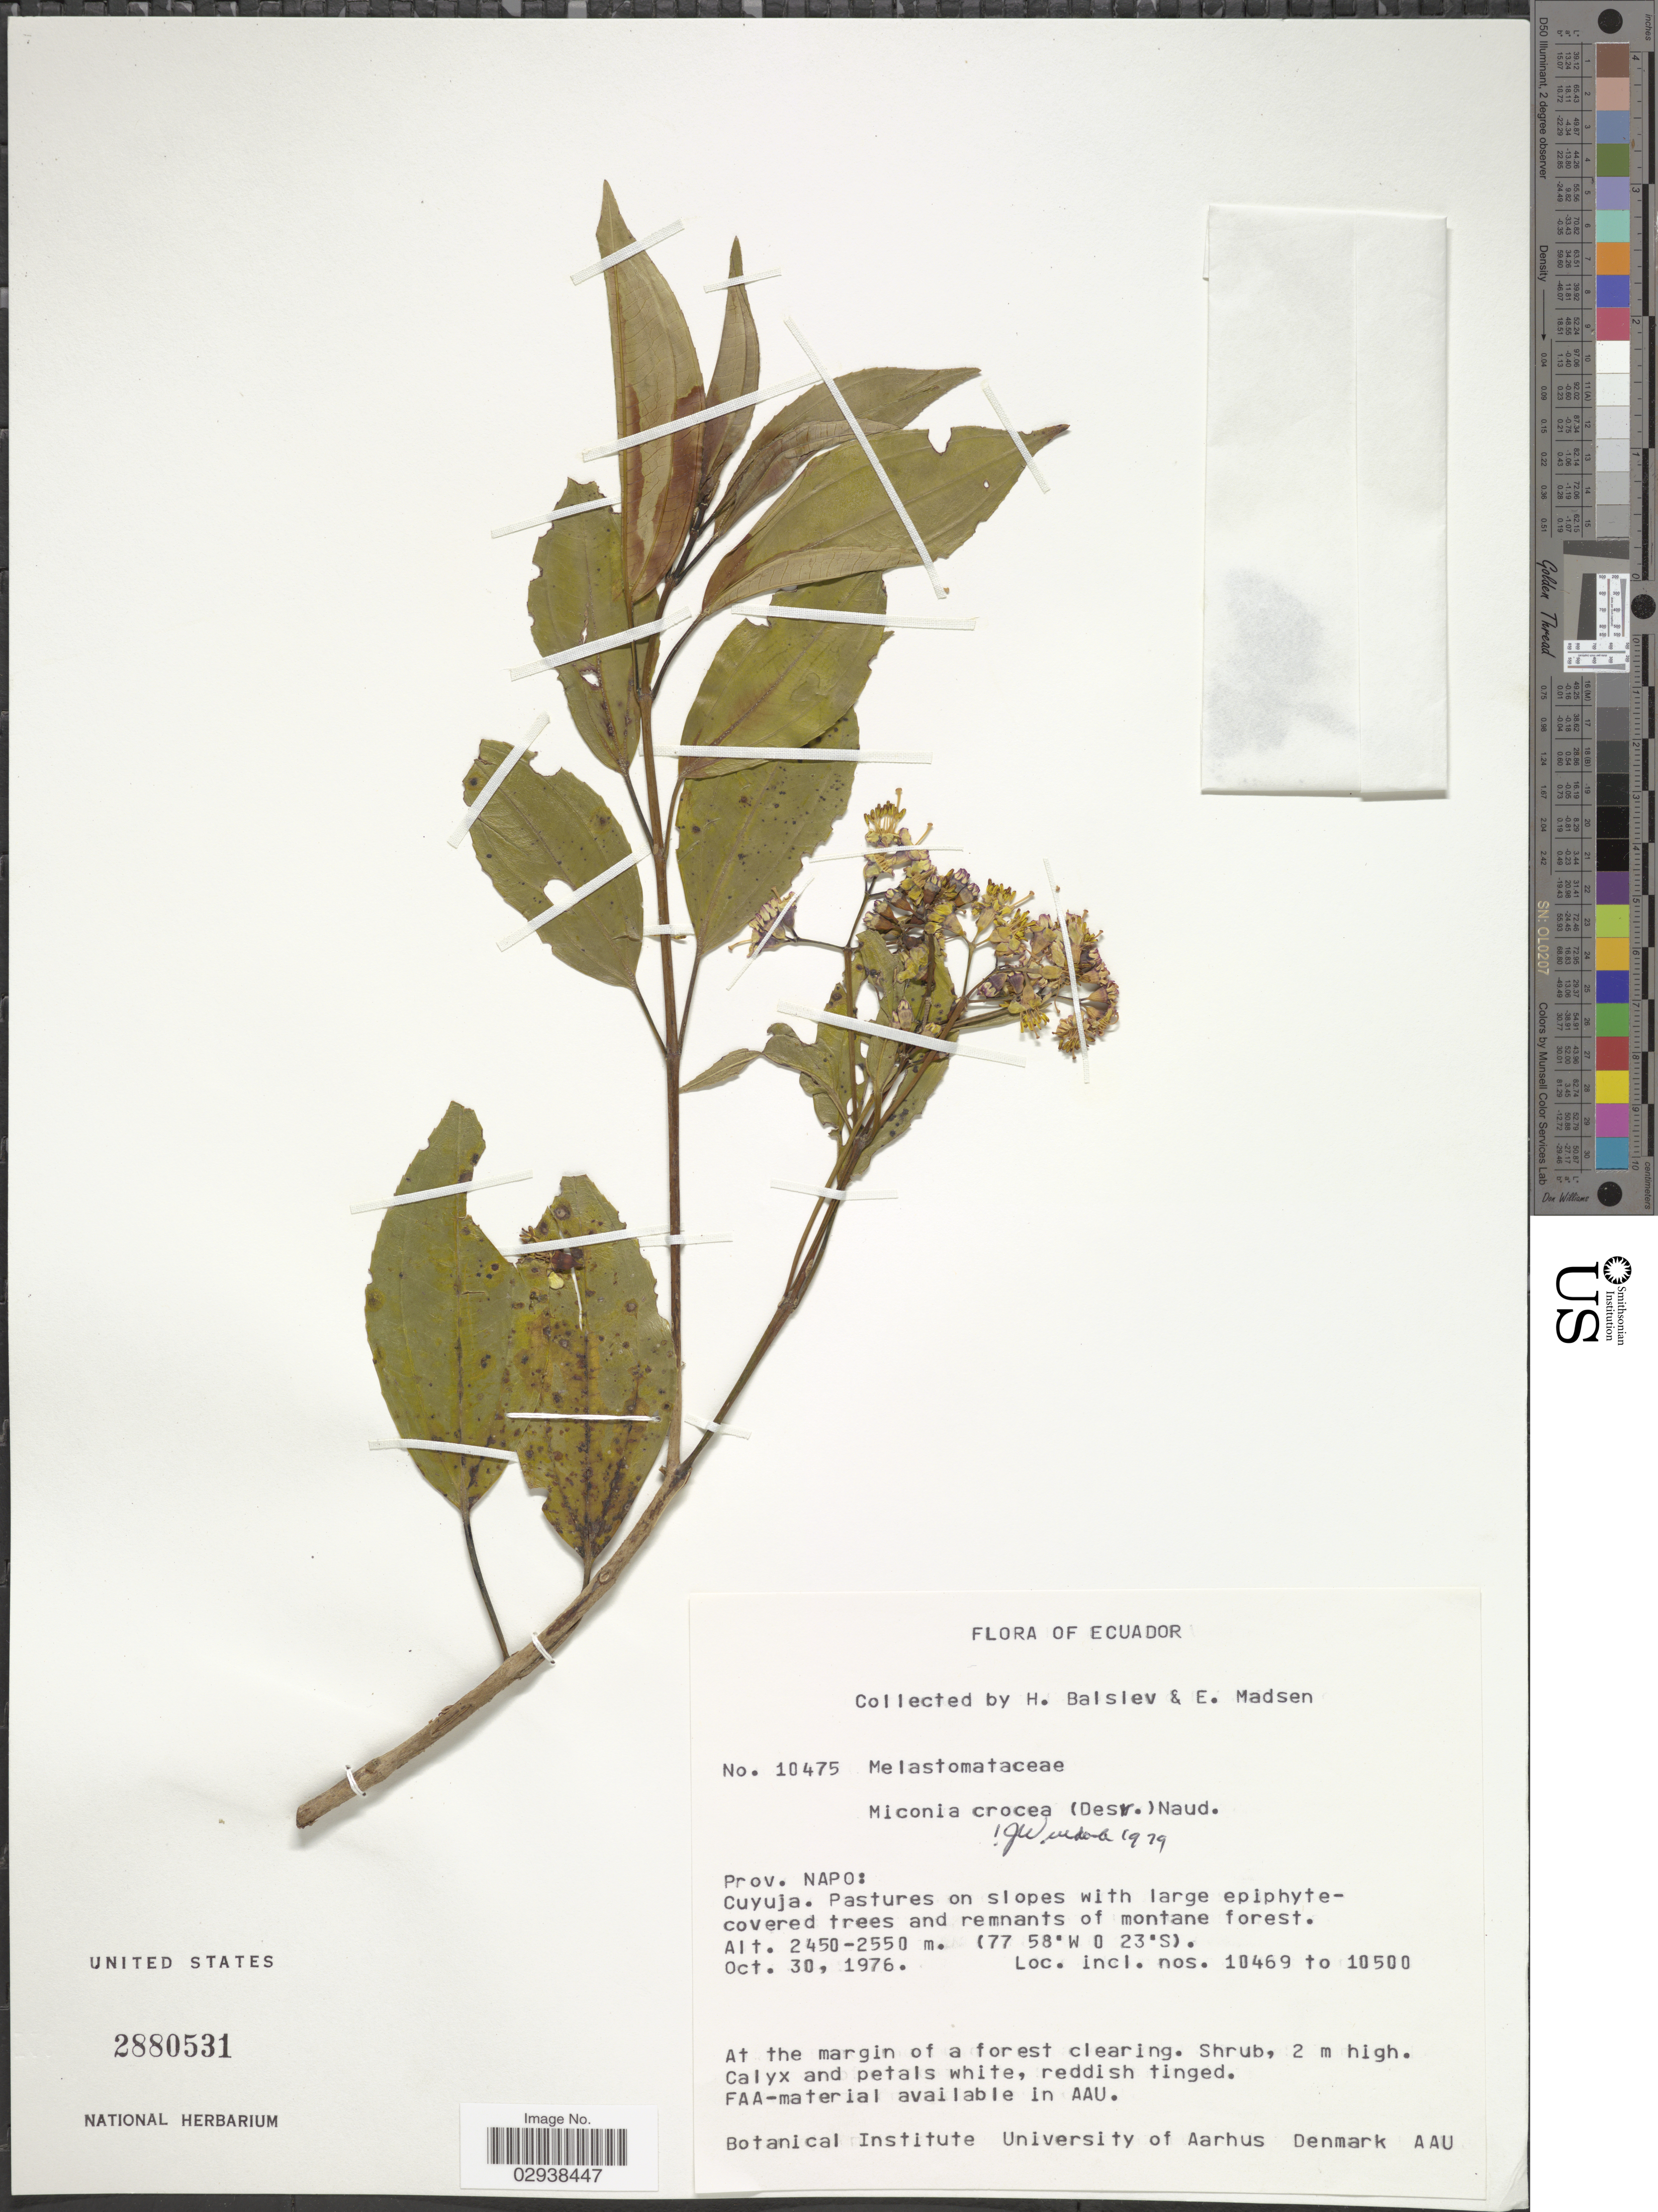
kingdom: Plantae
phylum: Tracheophyta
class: Magnoliopsida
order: Myrtales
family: Melastomataceae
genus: Miconia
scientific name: Miconia crocea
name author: (Desr.) Naudin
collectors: H. Balslev & E. Madsen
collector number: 10475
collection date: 1976-10-30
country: Ecuador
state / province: Napo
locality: Cuyuja.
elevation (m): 2450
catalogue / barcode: US 2880531